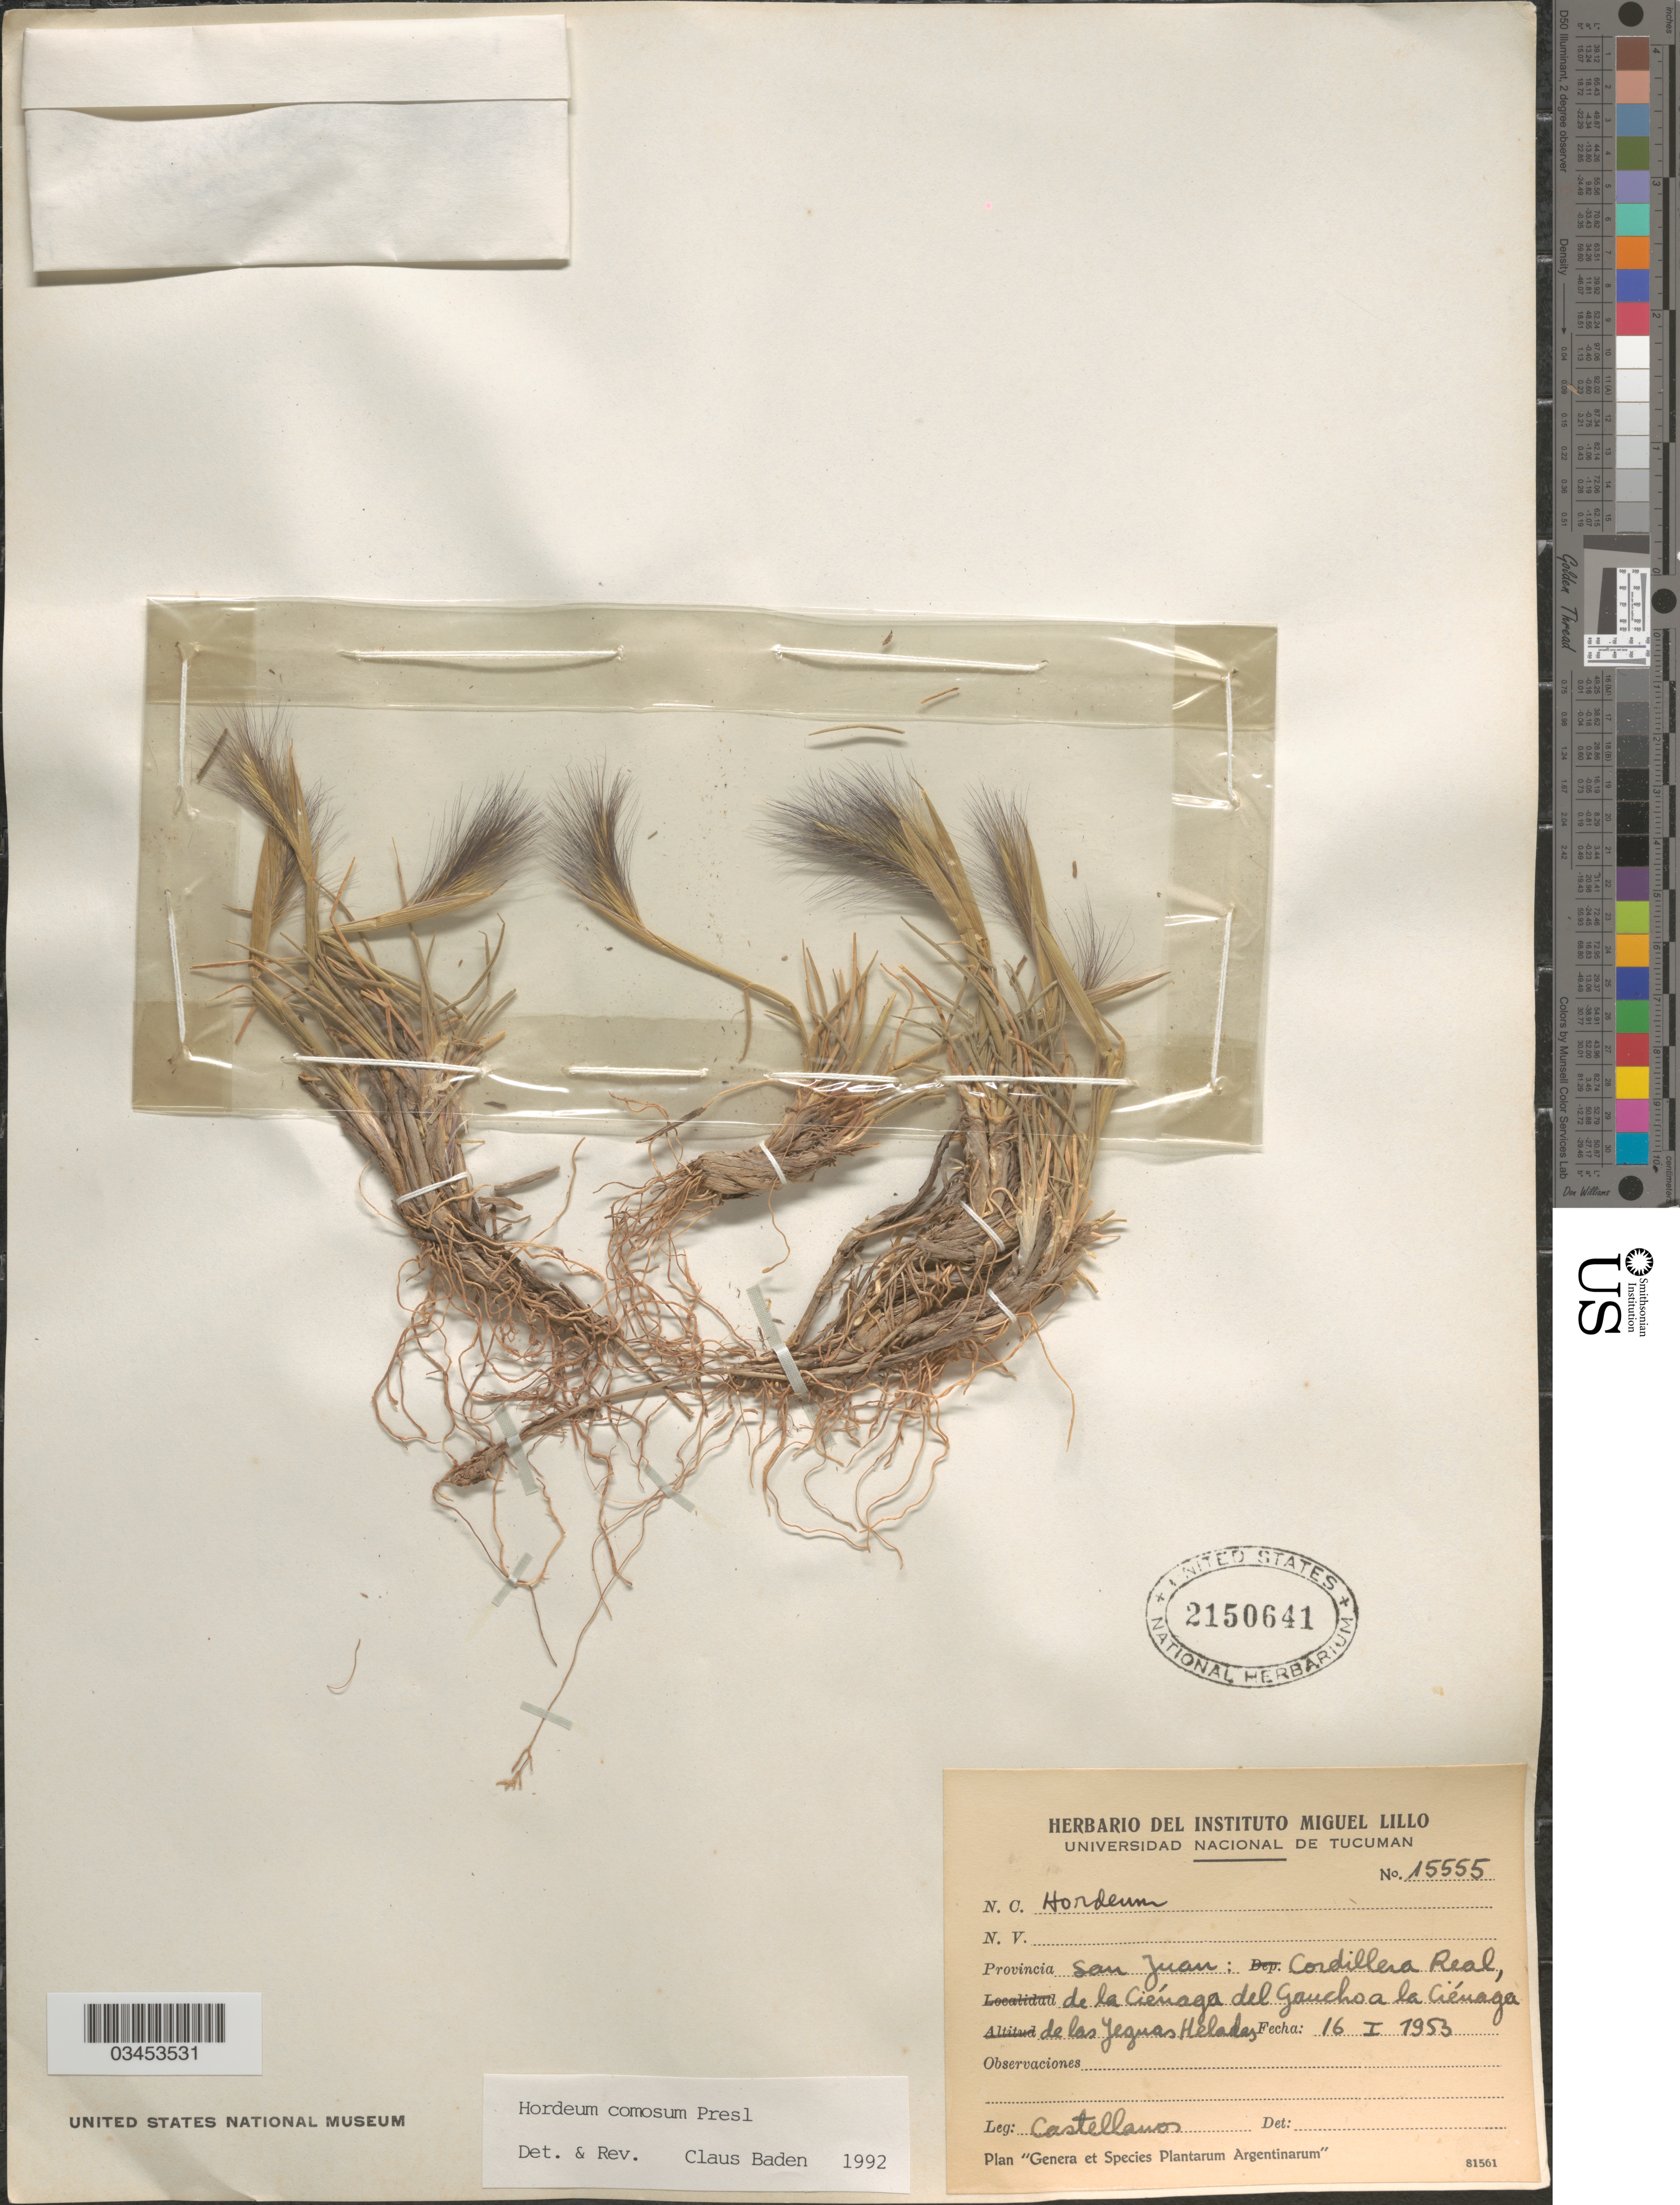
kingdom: Plantae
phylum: Tracheophyta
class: Liliopsida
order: Poales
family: Poaceae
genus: Hordeum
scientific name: Hordeum comosum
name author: J. Presl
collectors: -- Castellanos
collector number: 15555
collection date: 1953-01-16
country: Argentina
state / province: San Juan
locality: Cordillera Real, de la Ciénaga del Gaucho a la Ciénaga de las Jeguas Heladas.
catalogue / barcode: US 2150641